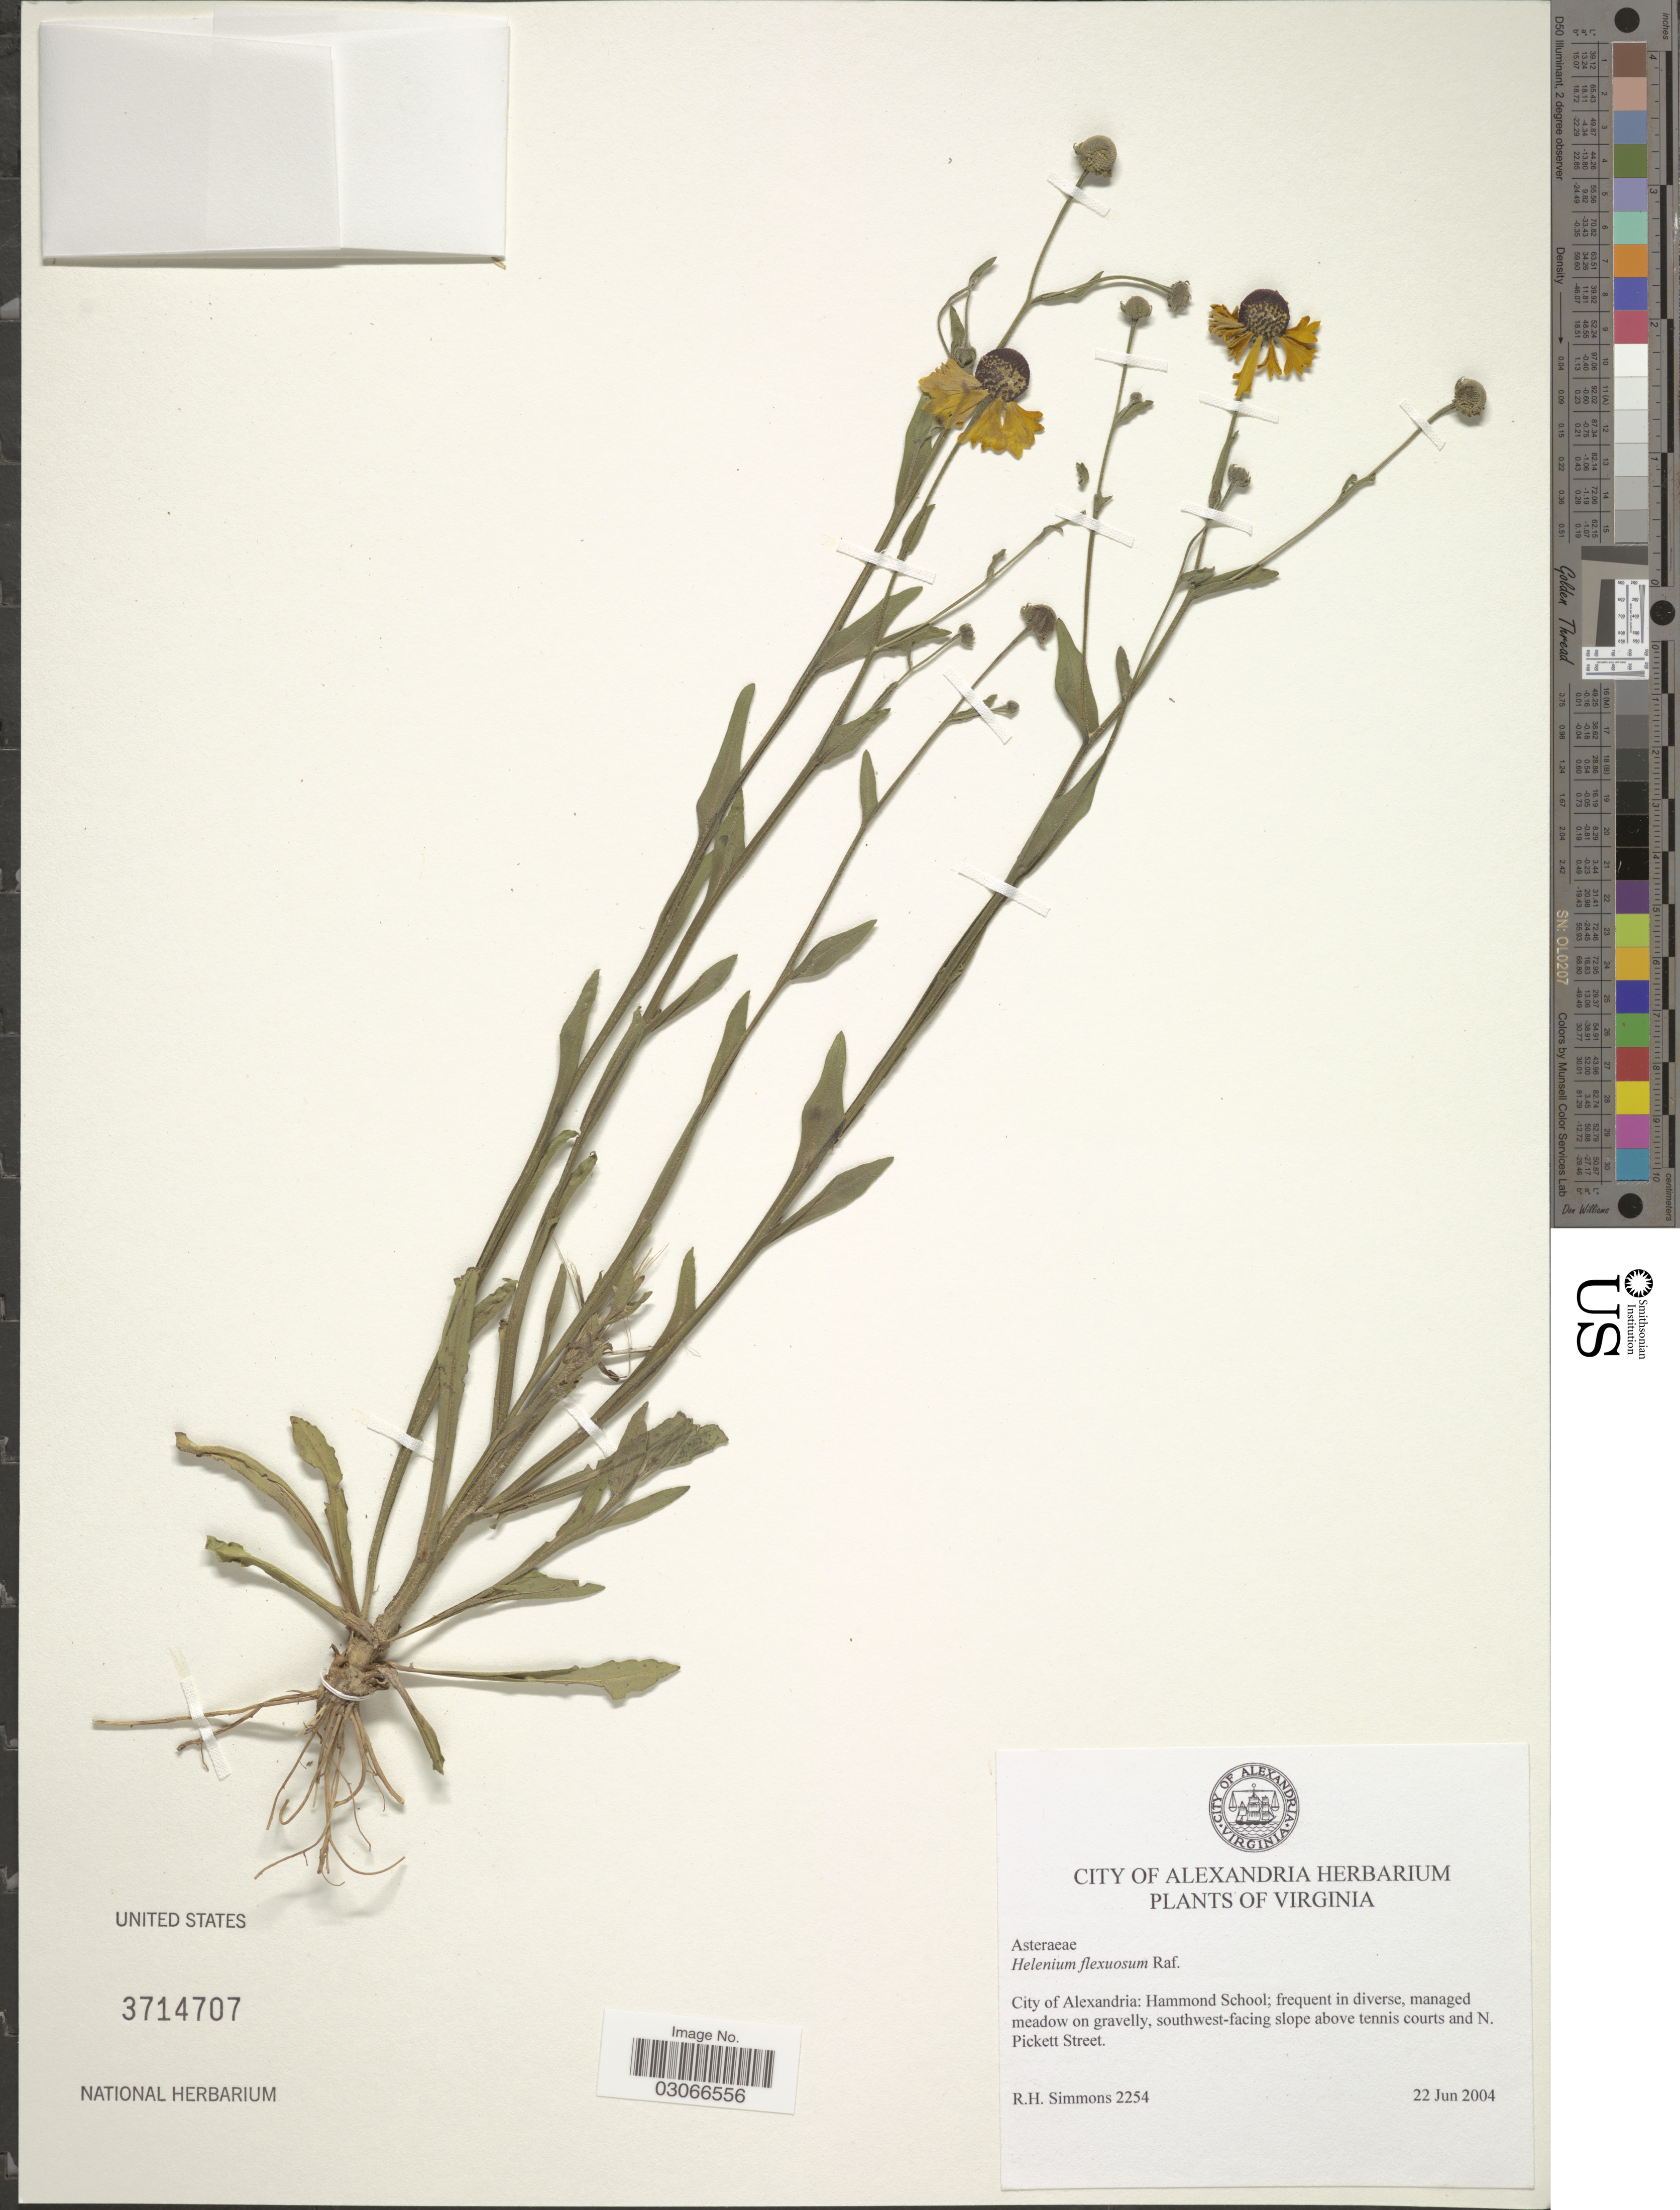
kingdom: Plantae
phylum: Tracheophyta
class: Magnoliopsida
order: Asterales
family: Asteraceae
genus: Helenium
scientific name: Helenium flexuosum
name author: Raf.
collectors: R. H. Simmons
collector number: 2254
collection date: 2004-06-22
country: United States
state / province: Virginia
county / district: City of Alexandria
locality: City of Alexandria: Hammond School; southwest-facing slope above tennis courts and N. Pickett Street.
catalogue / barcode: US 3714707